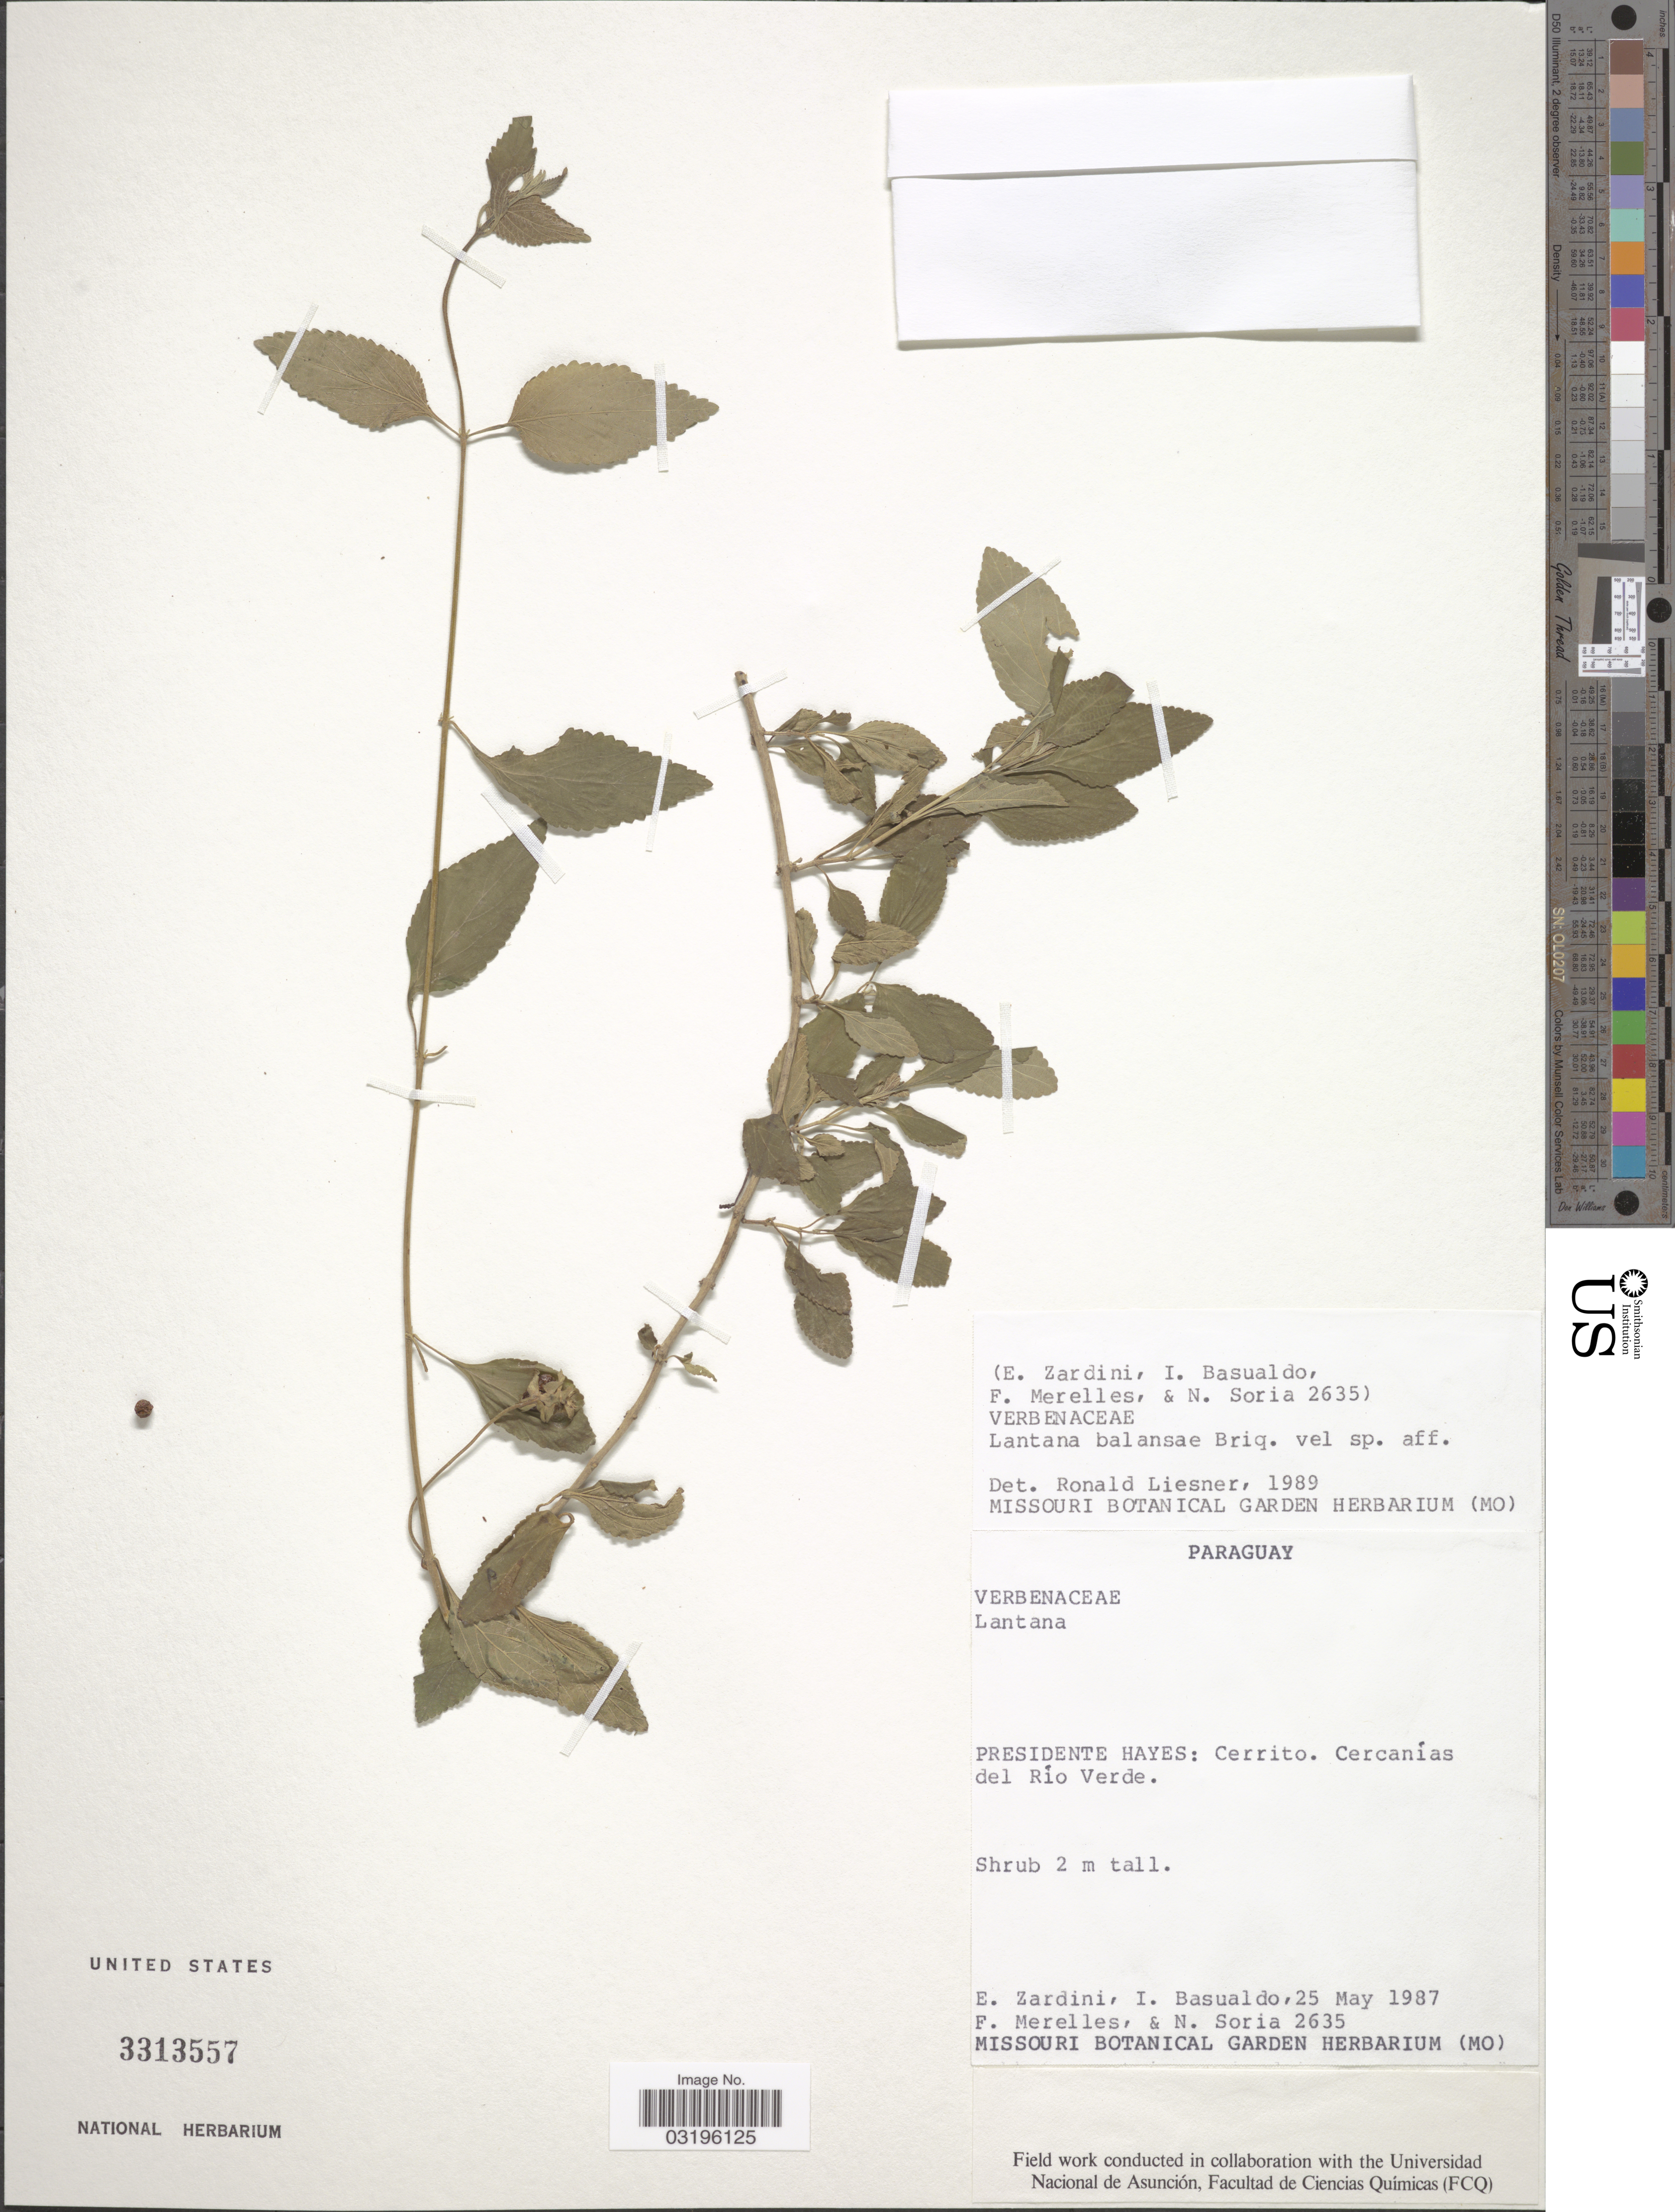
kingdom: Plantae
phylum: Tracheophyta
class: Magnoliopsida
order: Lamiales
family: Verbenaceae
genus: Lantana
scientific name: Lantana balansae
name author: Briq.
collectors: E. Zardini, I. Basualdo, F. Merelles & N. Soria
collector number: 2635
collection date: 1987-05-25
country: Paraguay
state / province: Presidente Hayes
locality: Cerrito. Cercanías del Rio Verde.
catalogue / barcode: US 3313557